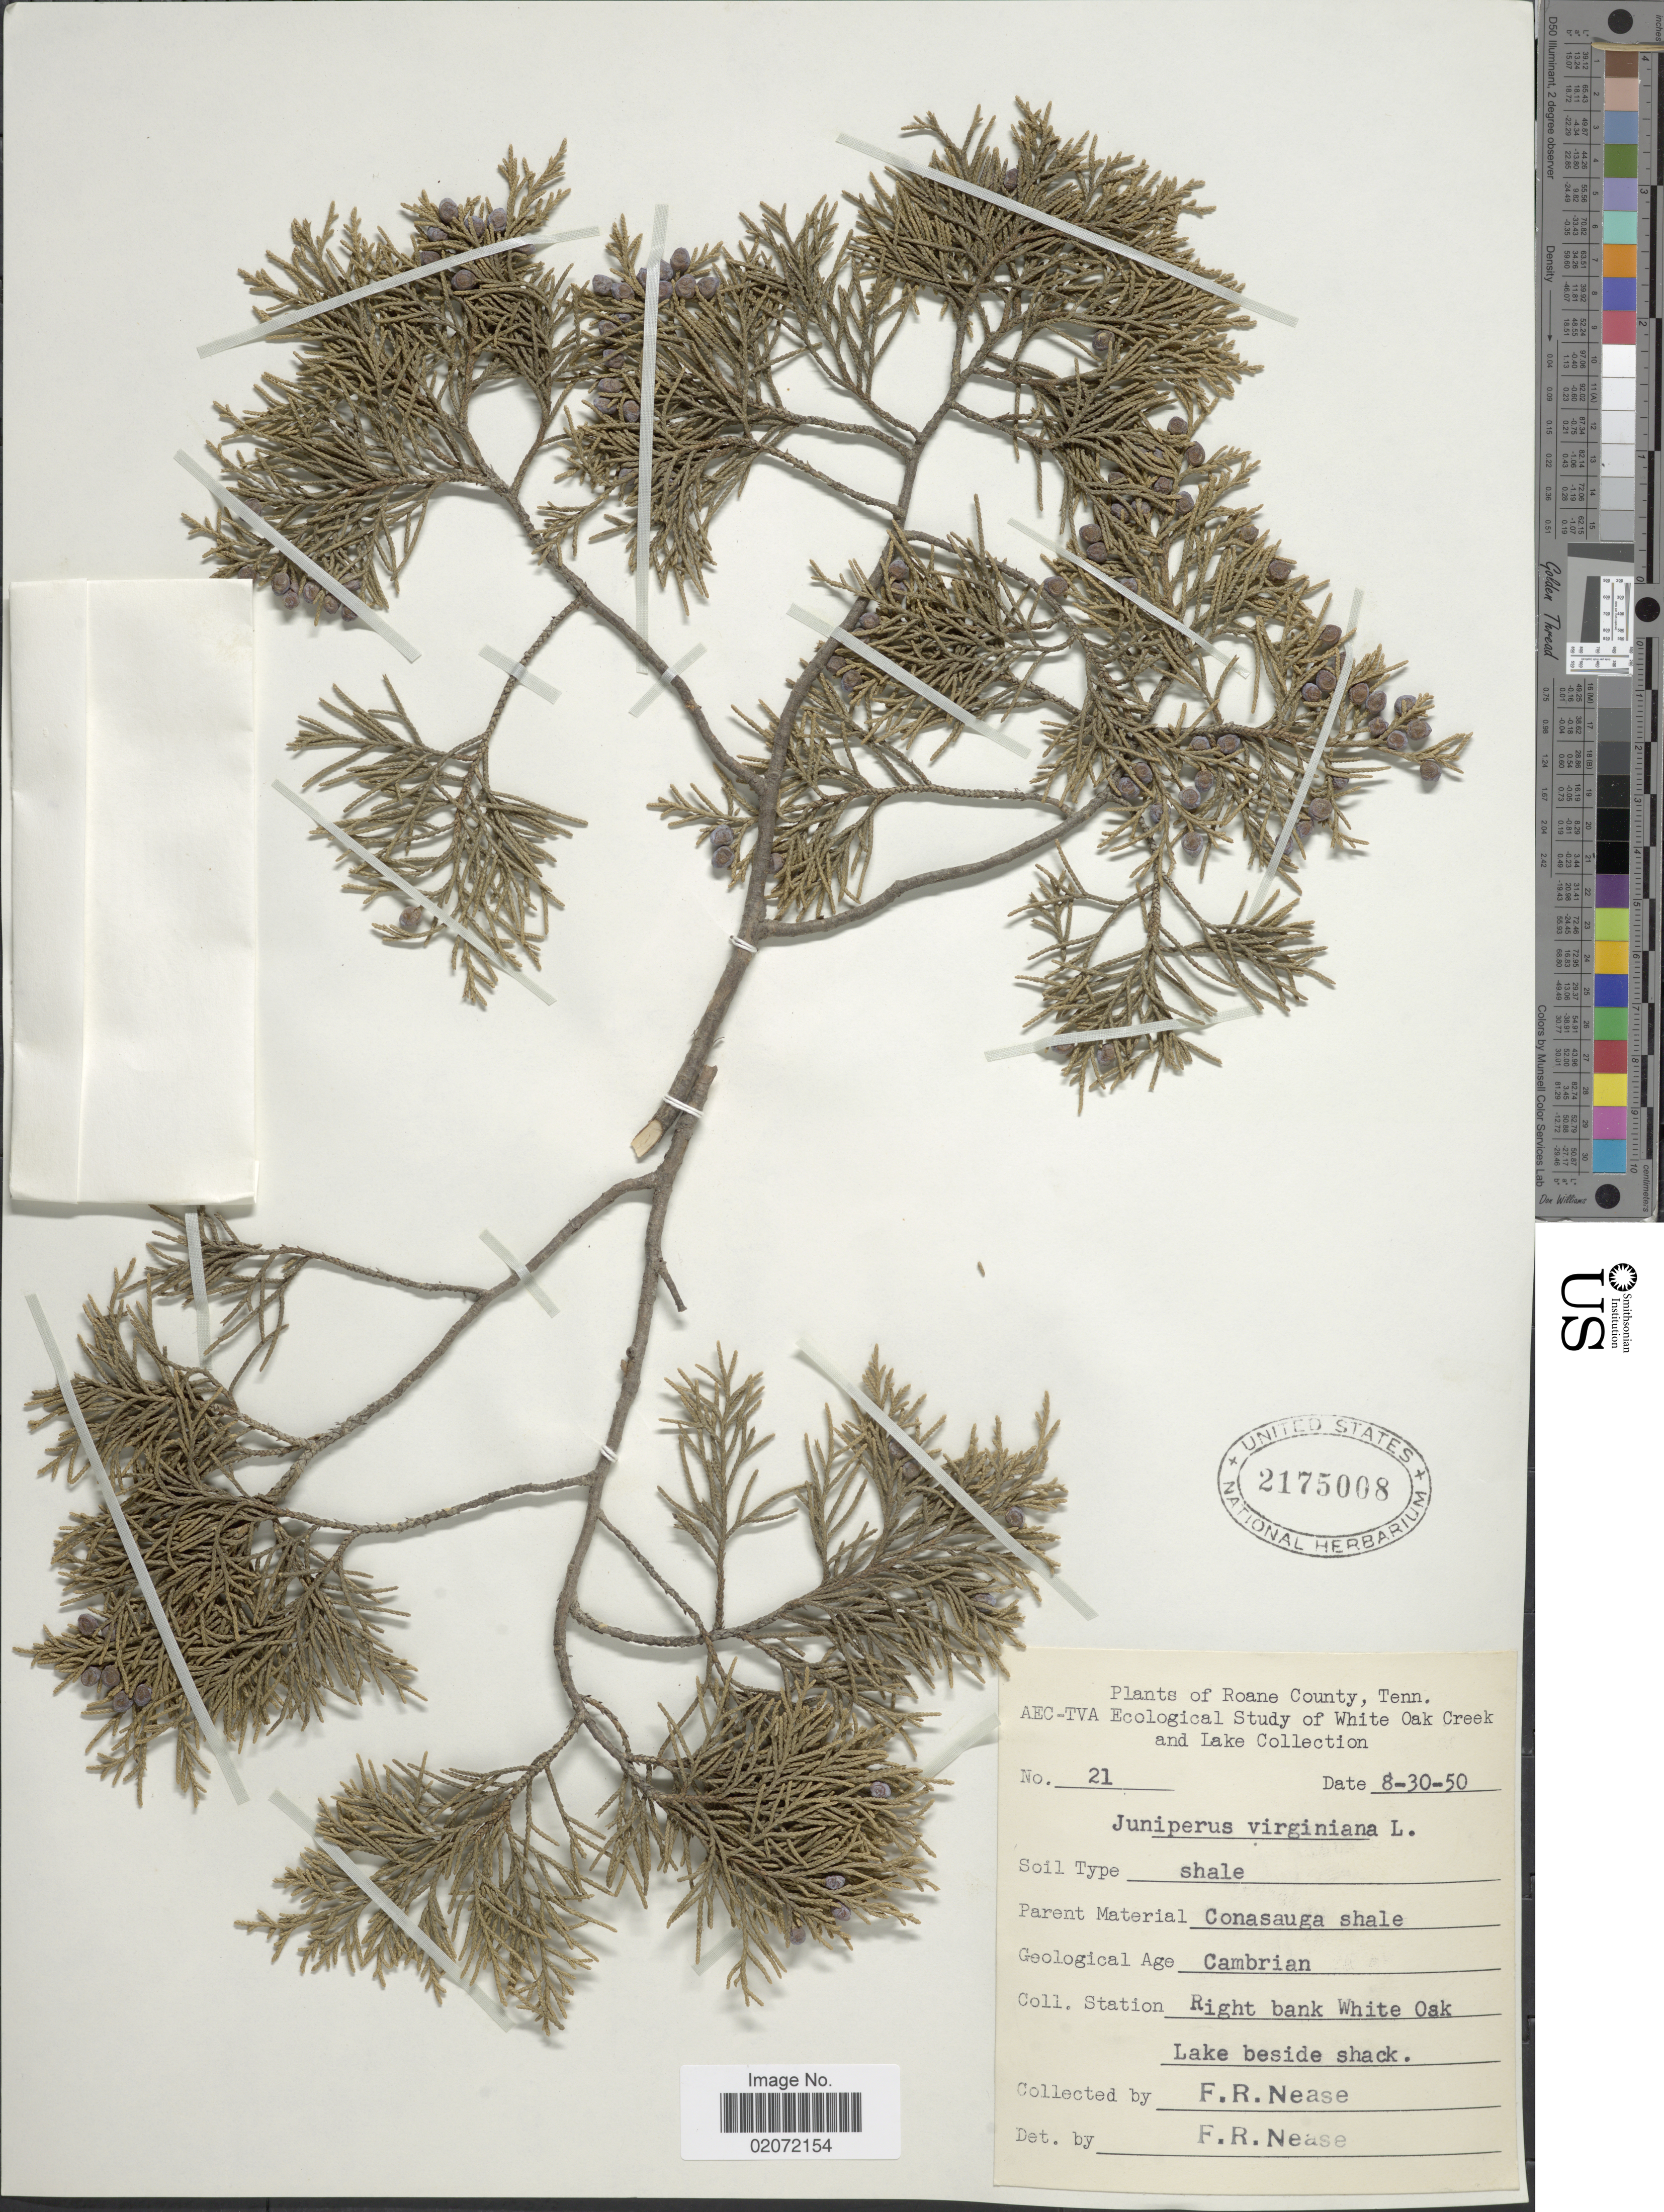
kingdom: Plantae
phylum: Tracheophyta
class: Pinopsida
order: Pinales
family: Cupressaceae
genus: Juniperus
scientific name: Juniperus virginiana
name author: L.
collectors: F. Nease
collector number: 21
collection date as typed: Transcribed d/m/y: 30/8/50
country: United States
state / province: Tennessee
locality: Roane County, Tenn. Right bank White Oak, Lake beside shack.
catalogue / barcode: US 2175008